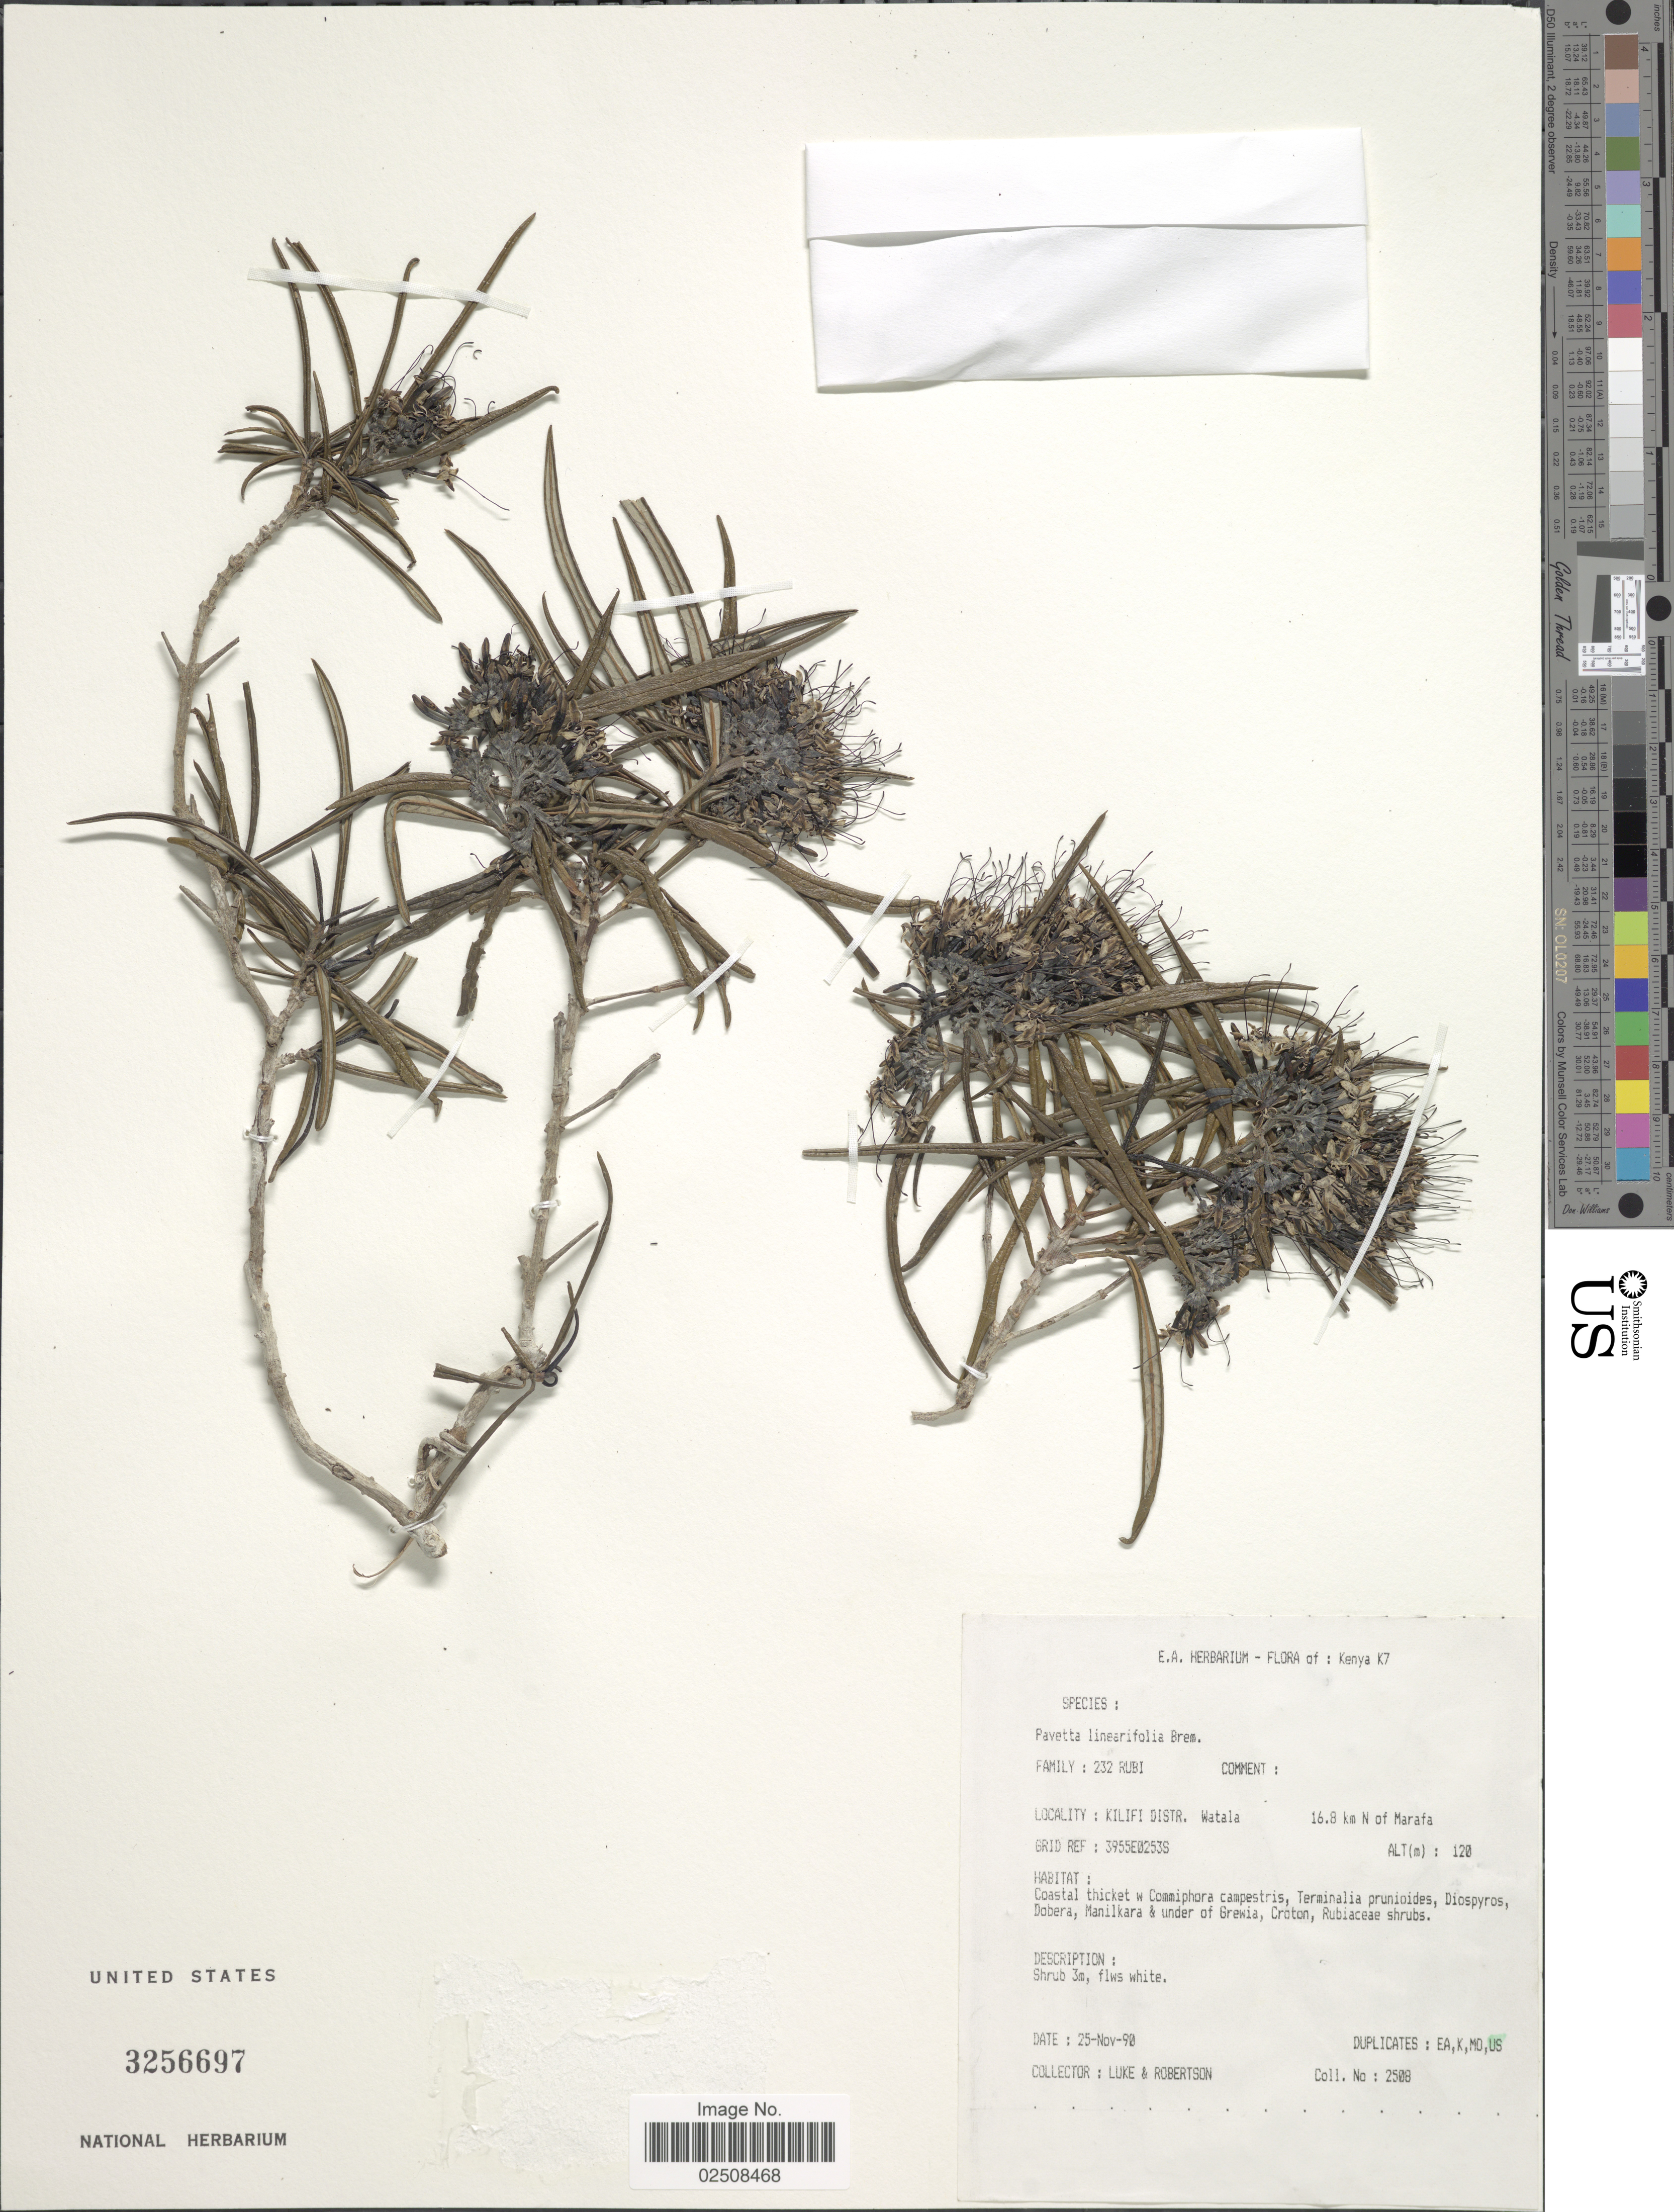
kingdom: Plantae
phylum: Tracheophyta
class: Magnoliopsida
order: Gentianales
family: Rubiaceae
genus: Pavetta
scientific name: Pavetta linearifolia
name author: Bremek.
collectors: -. Luke & -. Robertson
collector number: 2508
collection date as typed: Transcribed d/m/y: 25/11/90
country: Kenya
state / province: Kilifi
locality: K7, Kilifi Distr. Watala 16.8 km N of Marafa. Grod Ref.: 3955E0253S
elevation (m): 120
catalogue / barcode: US 3256697